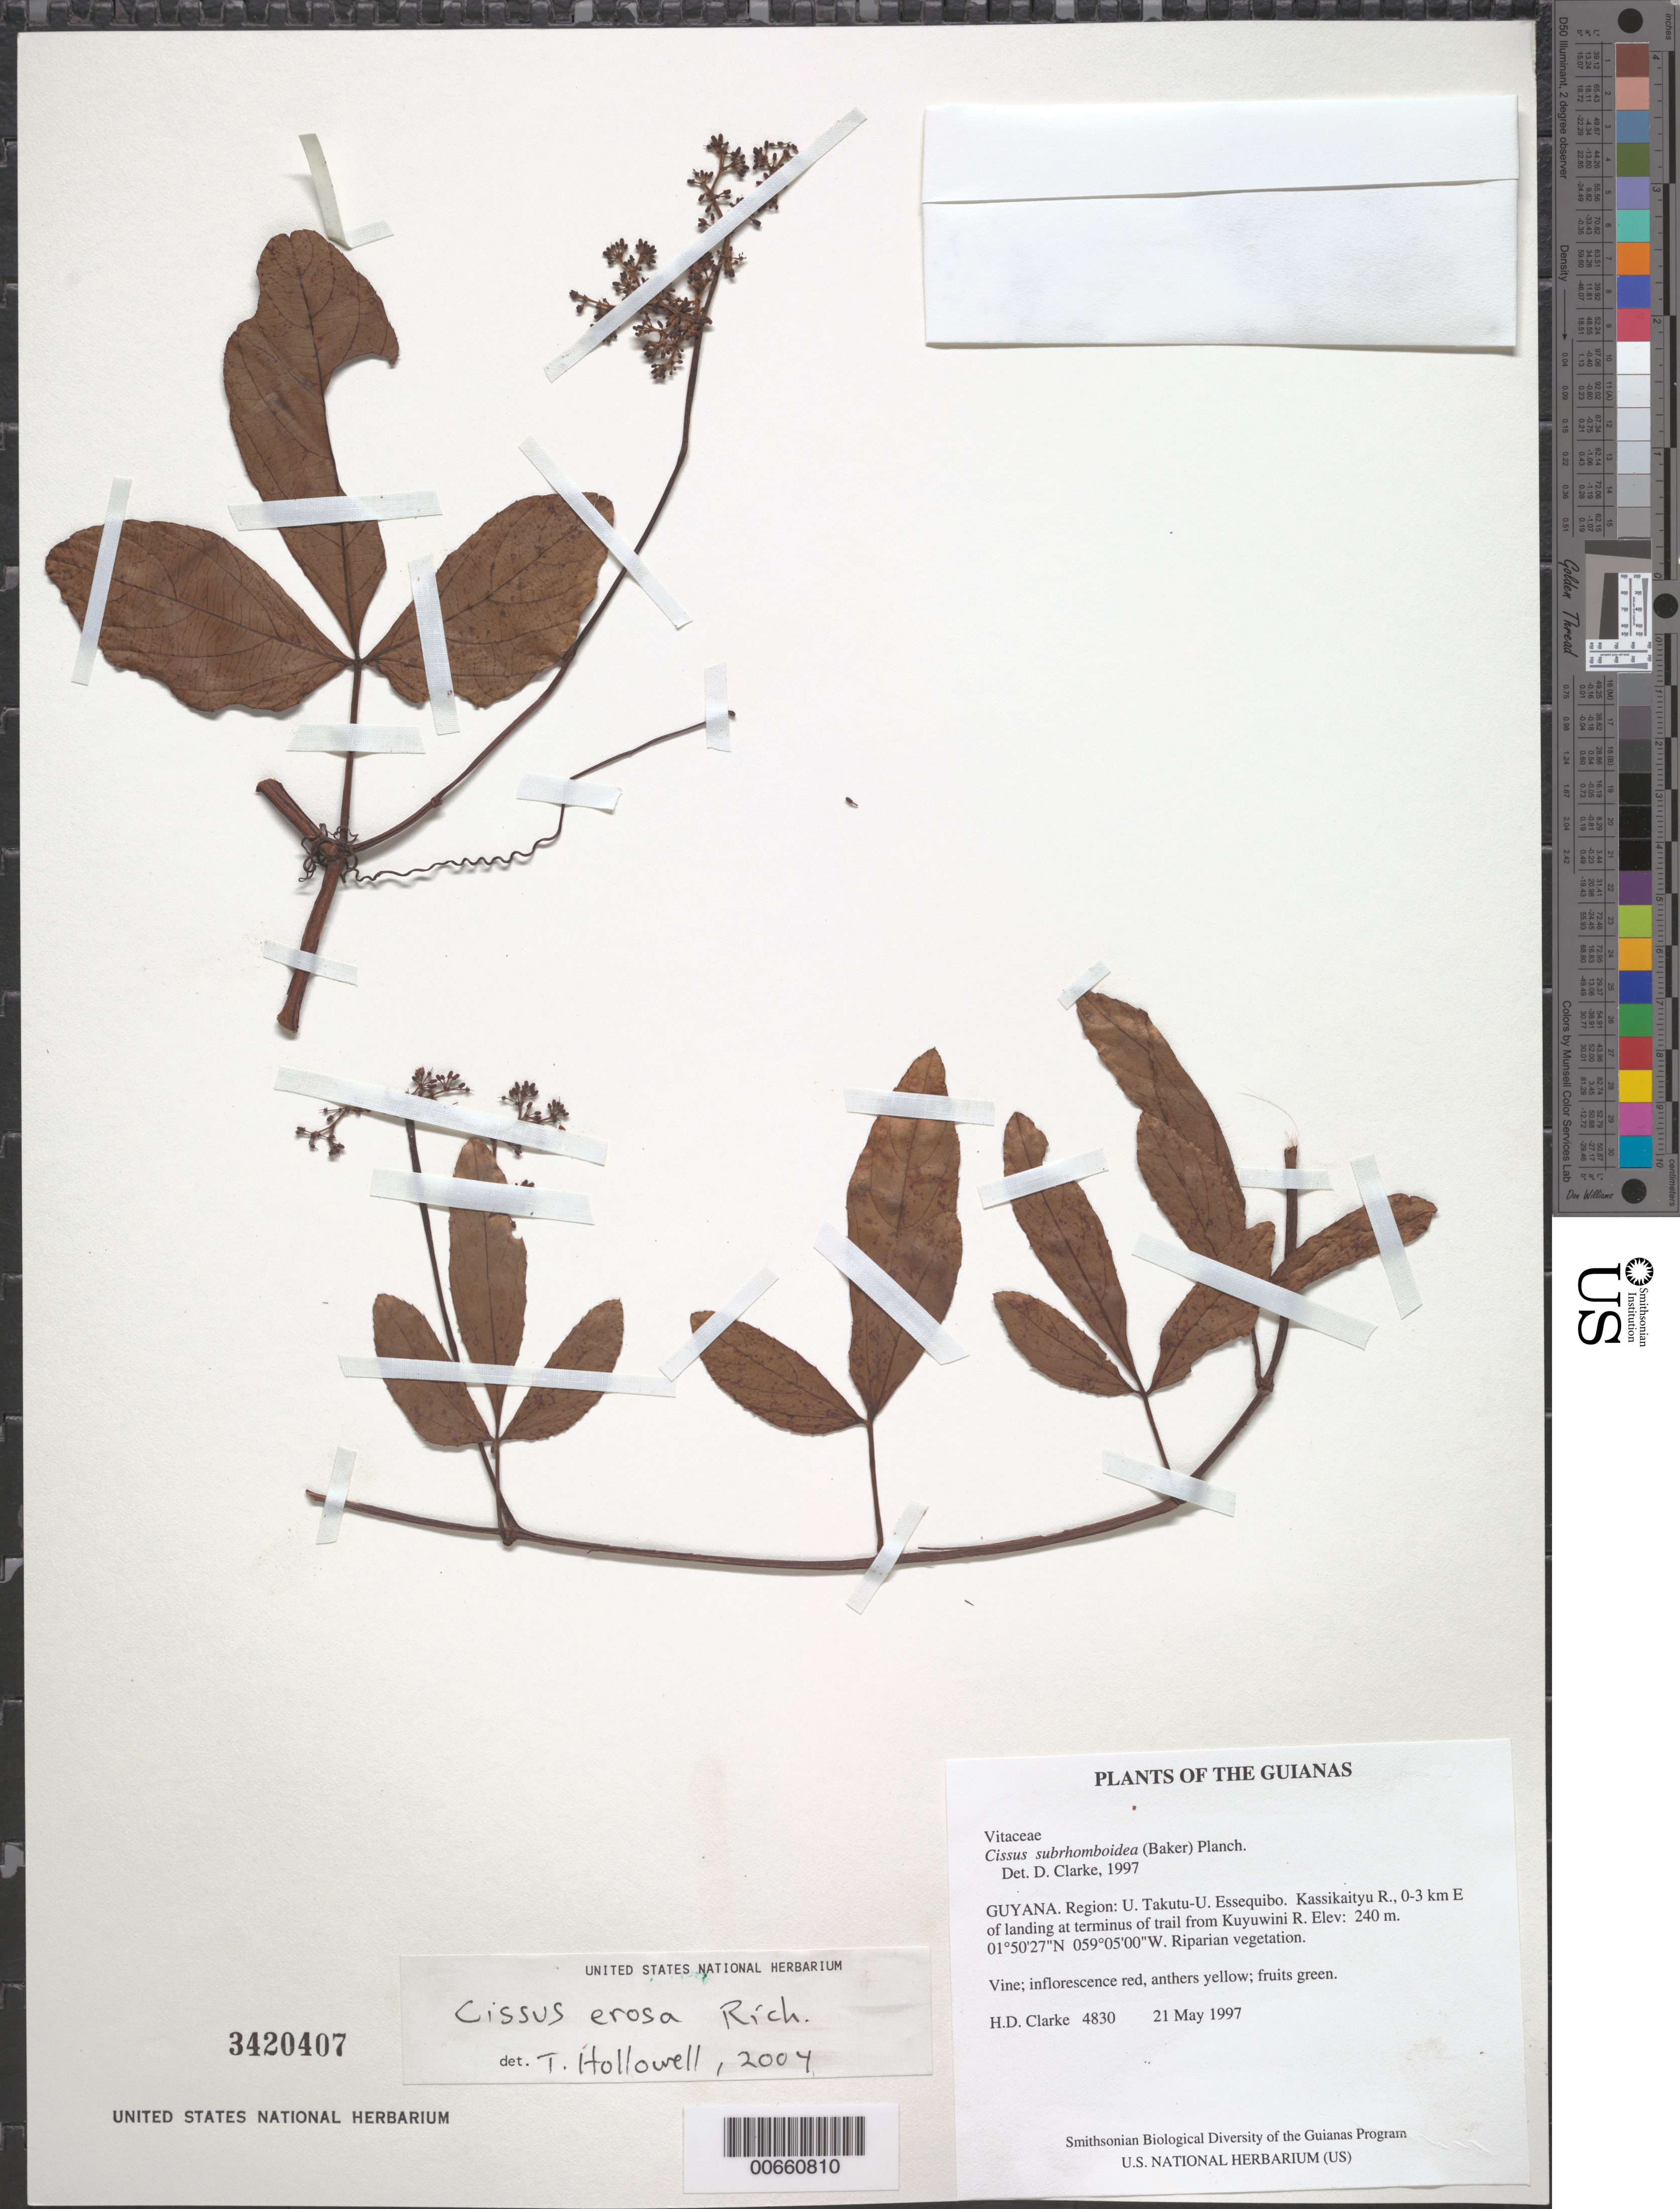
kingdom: Plantae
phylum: Tracheophyta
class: Magnoliopsida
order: Vitales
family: Vitaceae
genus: Cissus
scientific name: Cissus erosa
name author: Rich.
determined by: Hollowell, T. H., (BOT), Smithsonian Institution - National Museum of Natural History (UNITED STATES)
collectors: H. D. Clarke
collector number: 4830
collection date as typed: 21 May 1997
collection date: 1997-05-21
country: Guyana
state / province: U. Takutu-U. Essequibo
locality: Kassikaityu R., 0-3 km E of landing at terminus of trail from Kuyuwini R.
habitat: Riparian vegetation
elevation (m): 240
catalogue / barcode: US 3420407